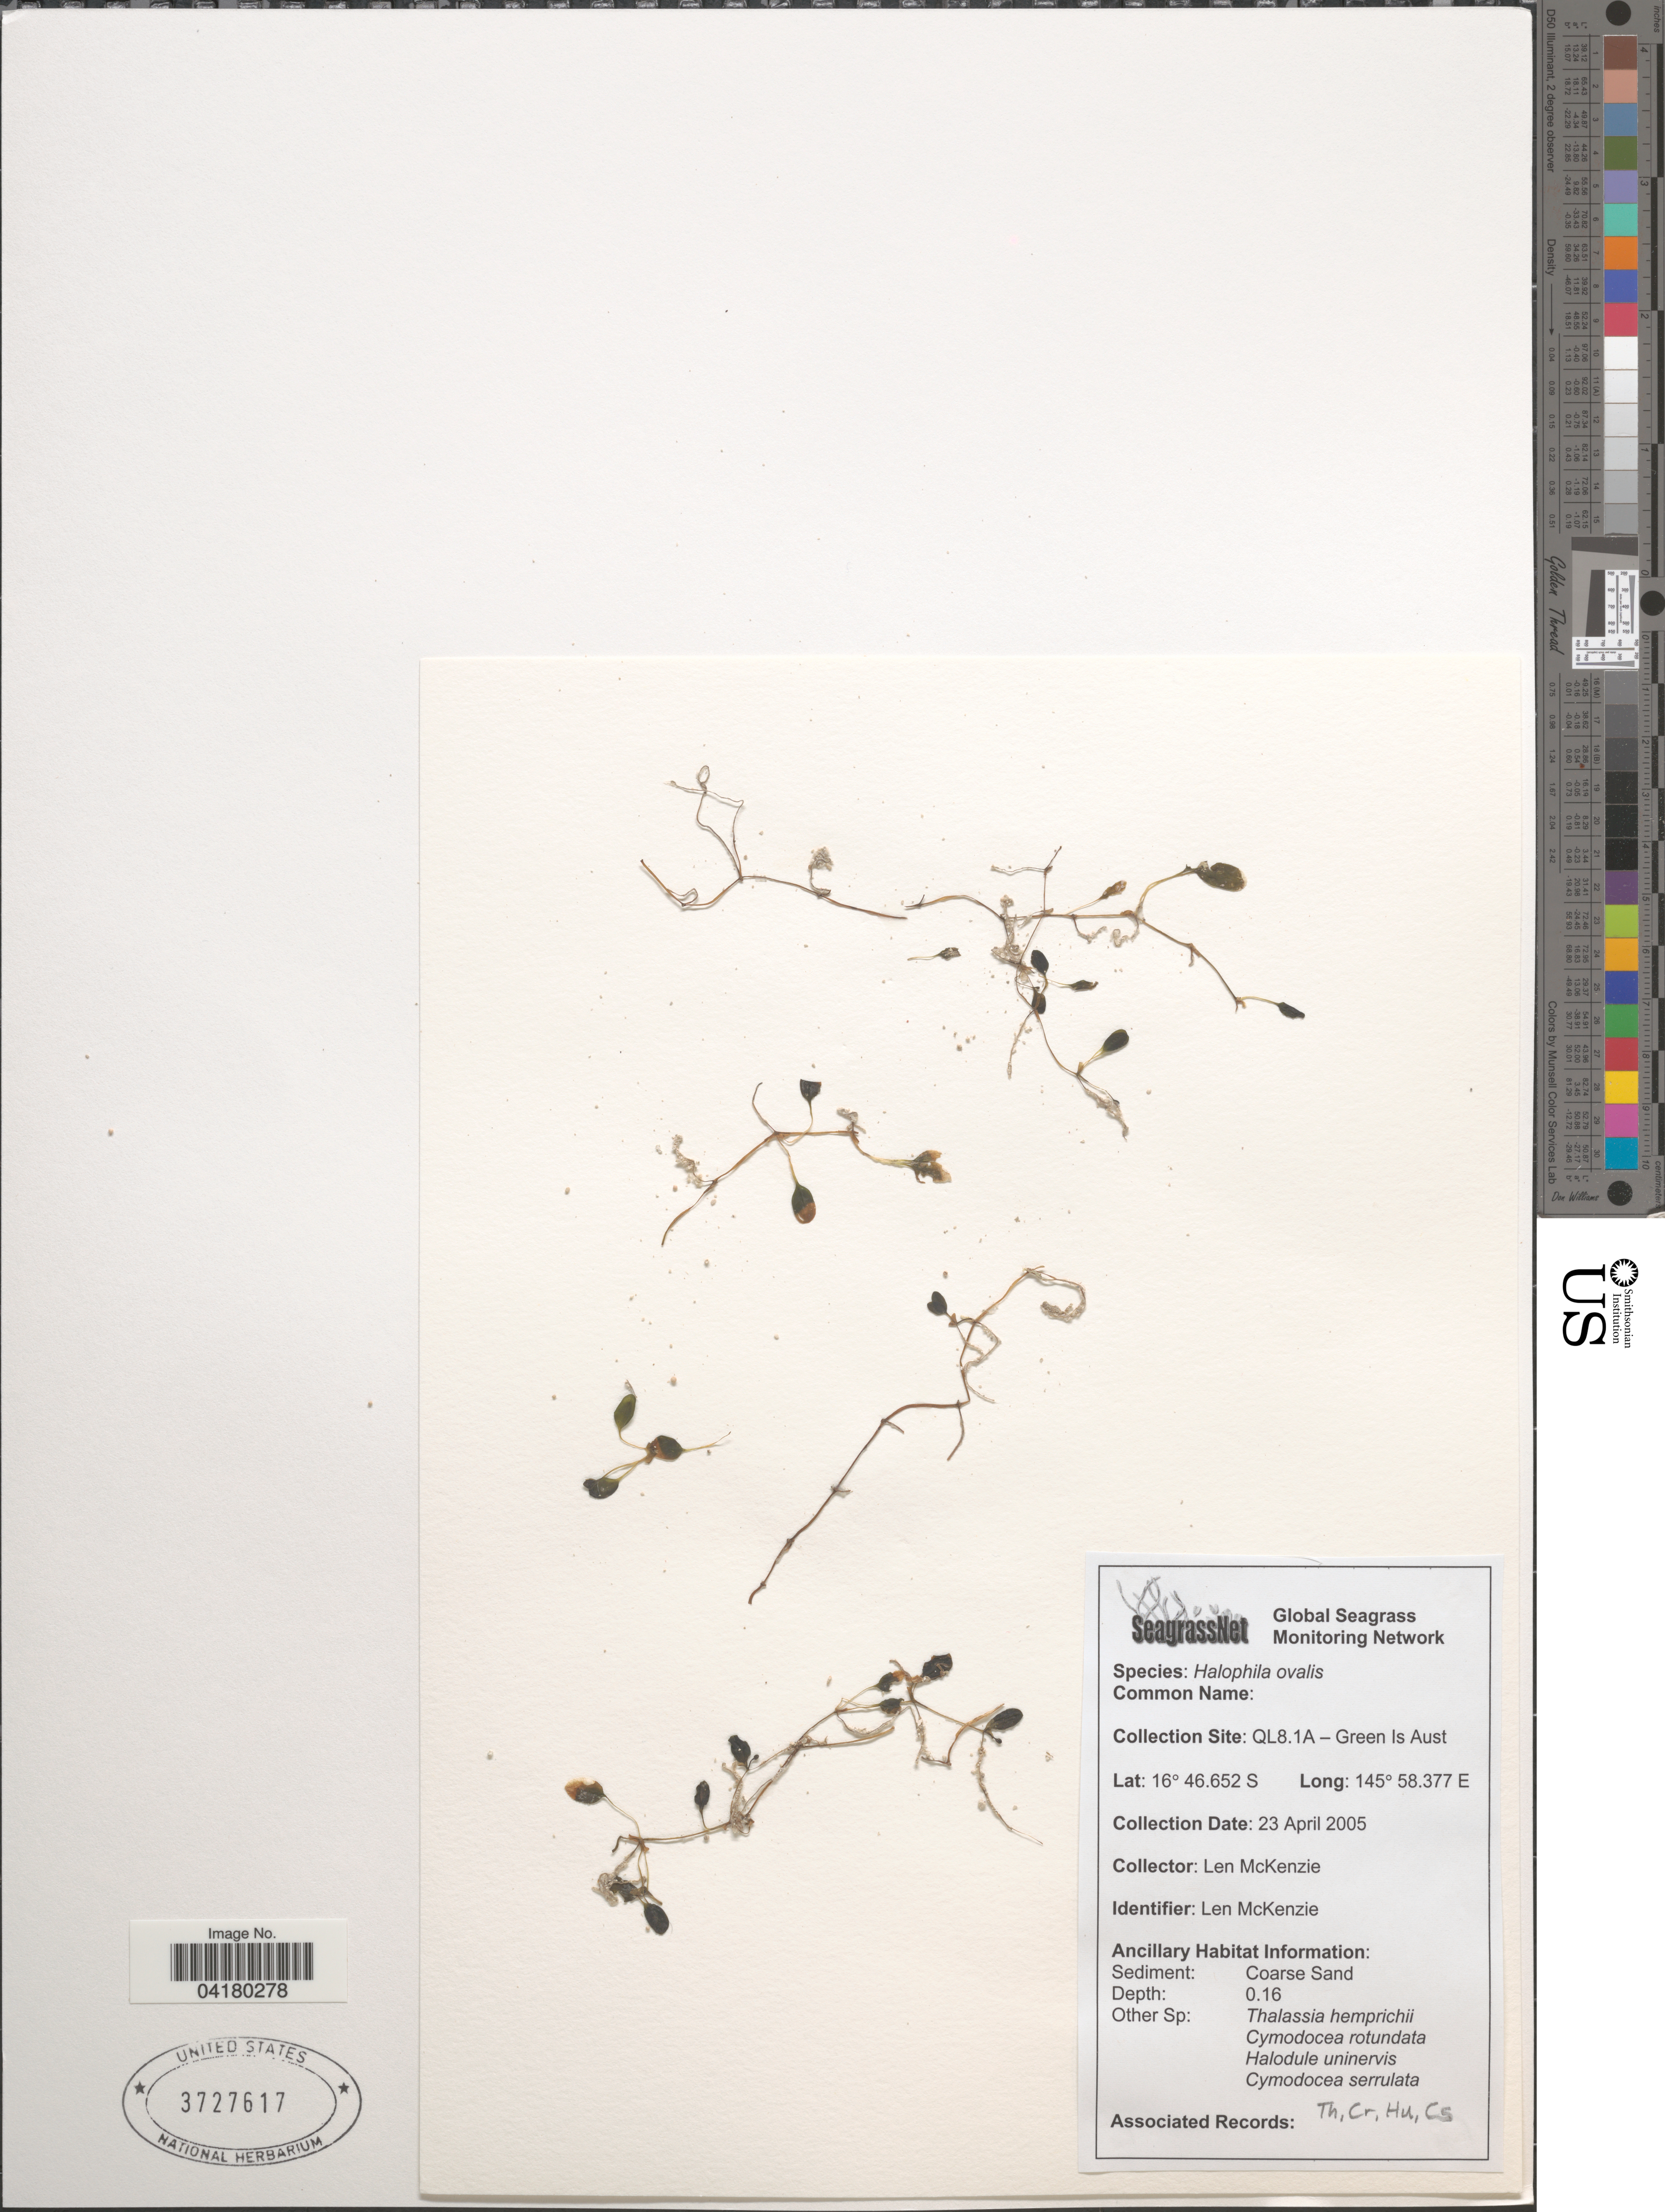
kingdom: Plantae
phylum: Tracheophyta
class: Liliopsida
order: Alismatales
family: Hydrocharitaceae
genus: Halophila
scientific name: Halophila ovalis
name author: (R. Br.) Hook. f.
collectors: L. McKenzie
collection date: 2005-04-23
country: Australia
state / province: Queensland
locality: QL8.1A - Green Is.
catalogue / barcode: US 3727617